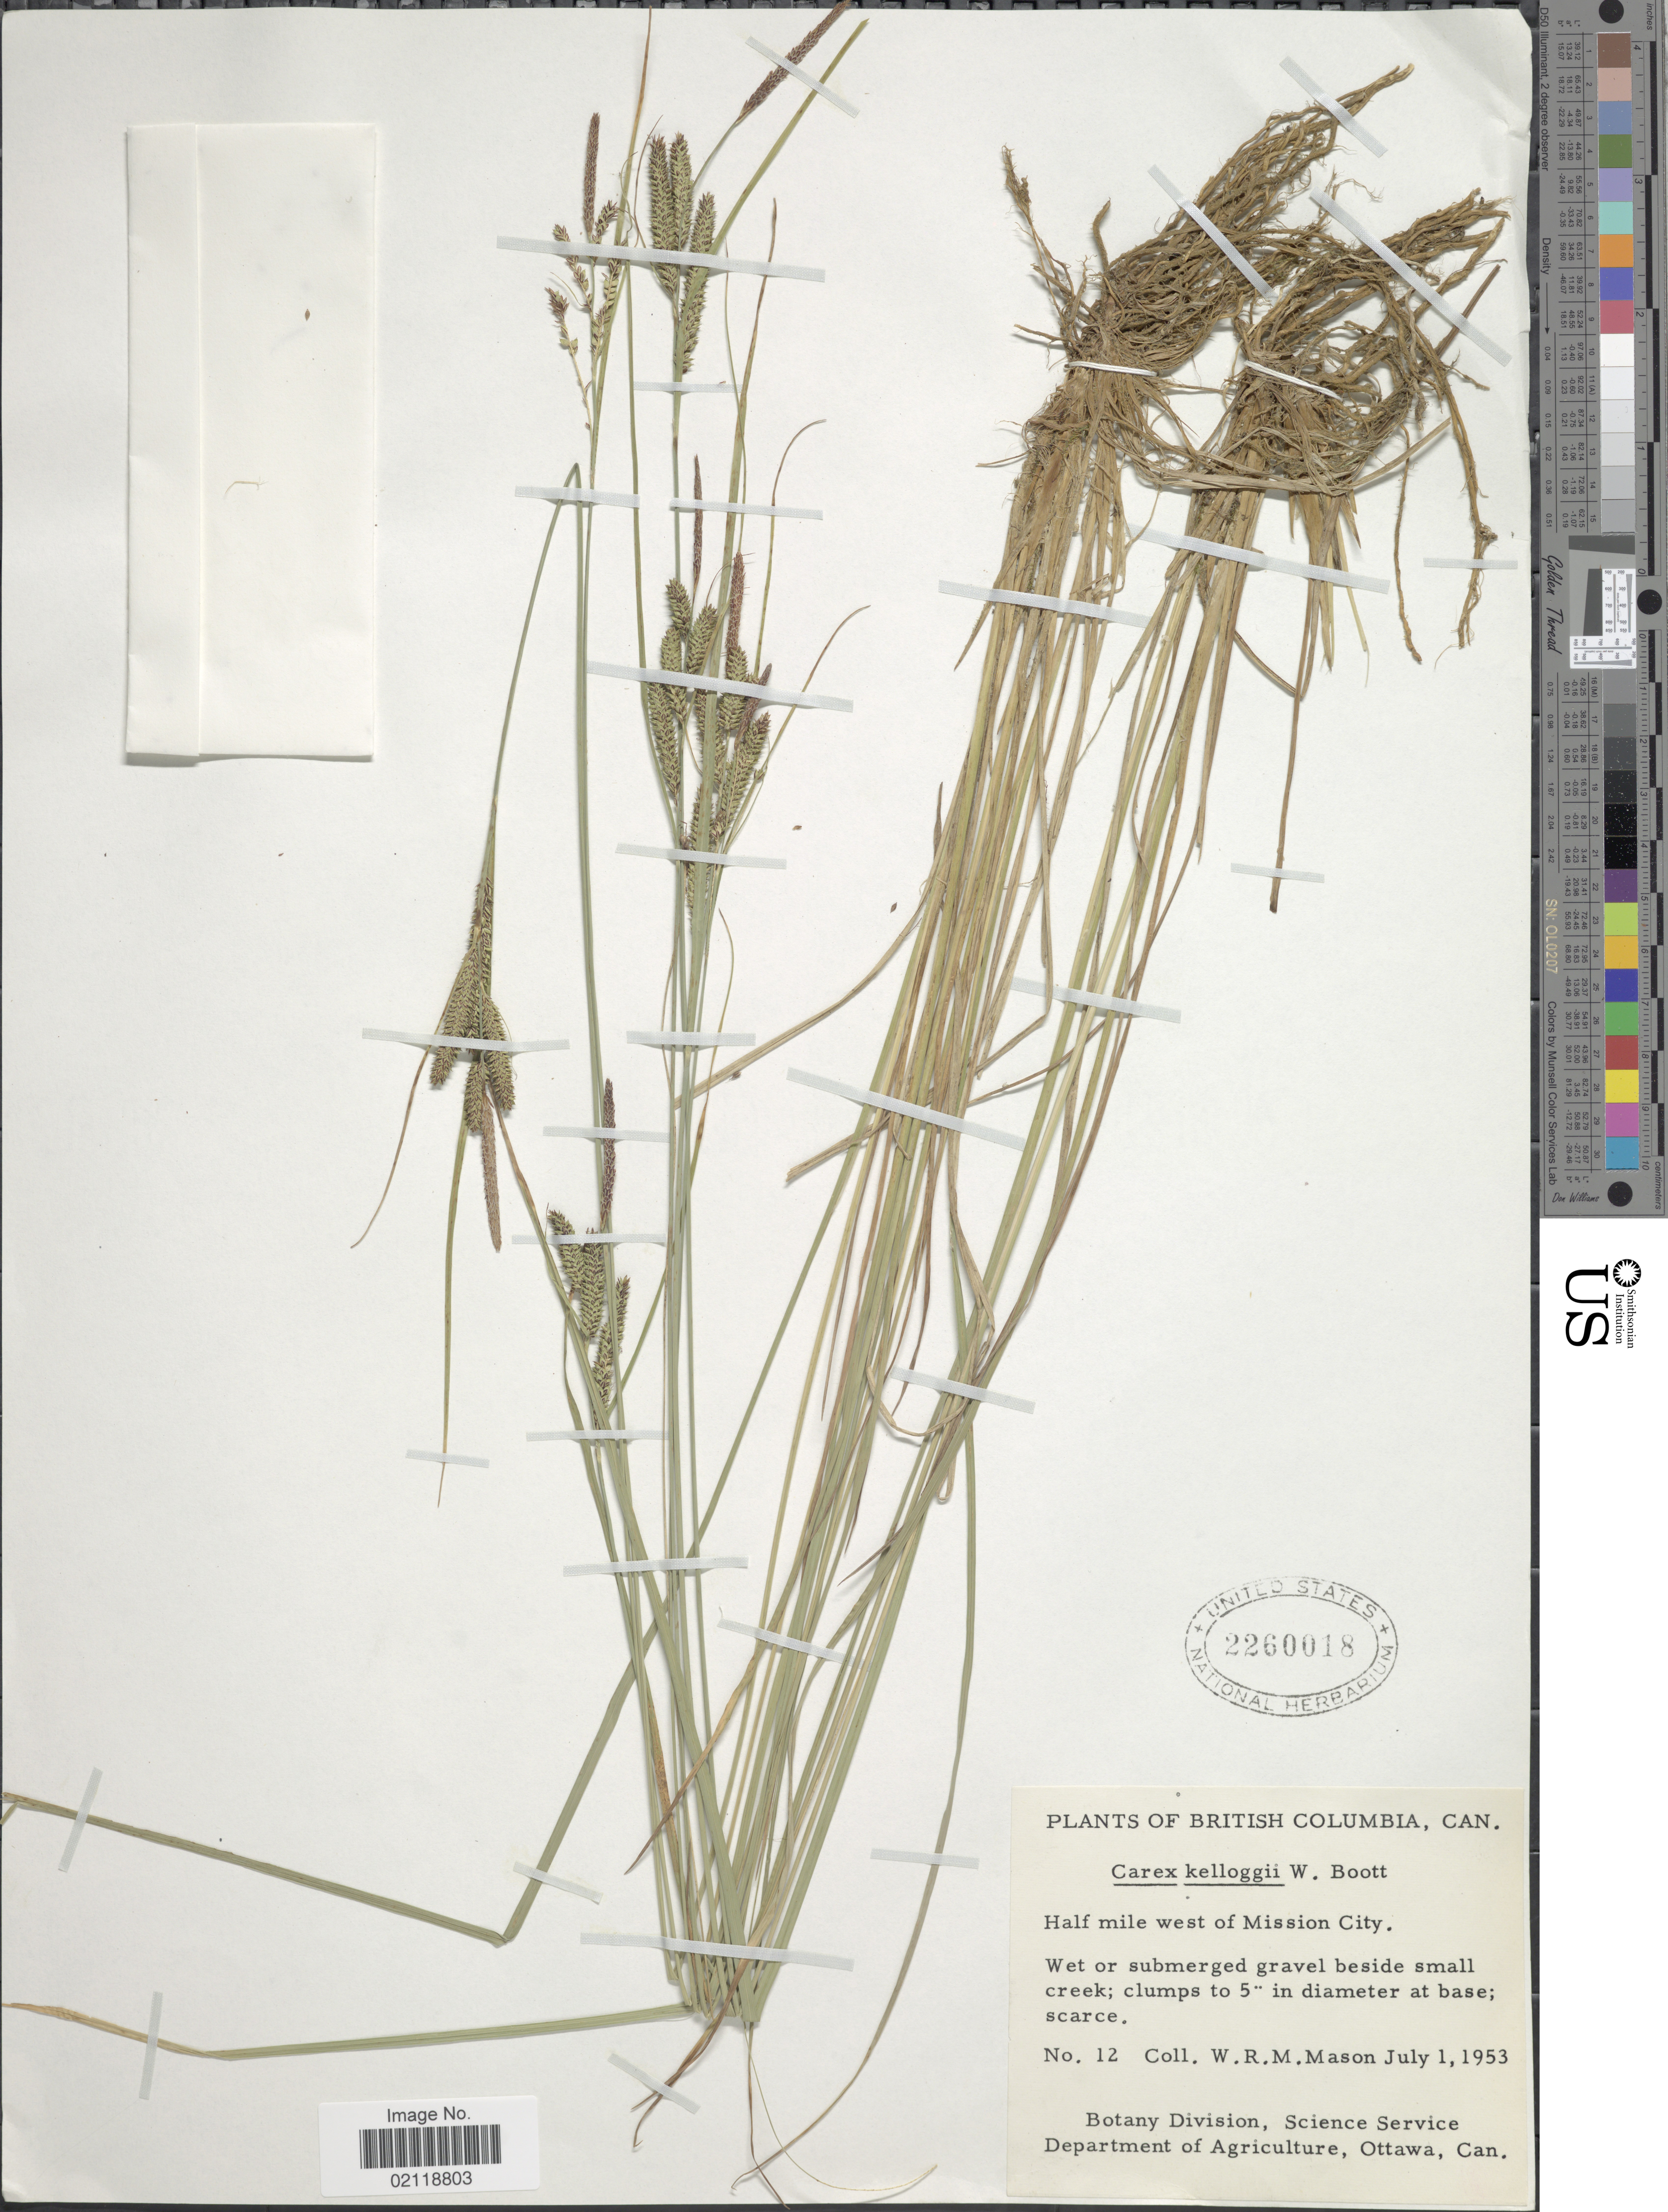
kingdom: Plantae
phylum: Tracheophyta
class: Liliopsida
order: Poales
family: Cyperaceae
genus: Carex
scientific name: Carex kelloggii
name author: W. Boott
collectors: W. Mason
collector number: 12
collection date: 1953-07-01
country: Canada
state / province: British Columbia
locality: Can., half mile west of Mission City, beside creek.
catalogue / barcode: US 2260018